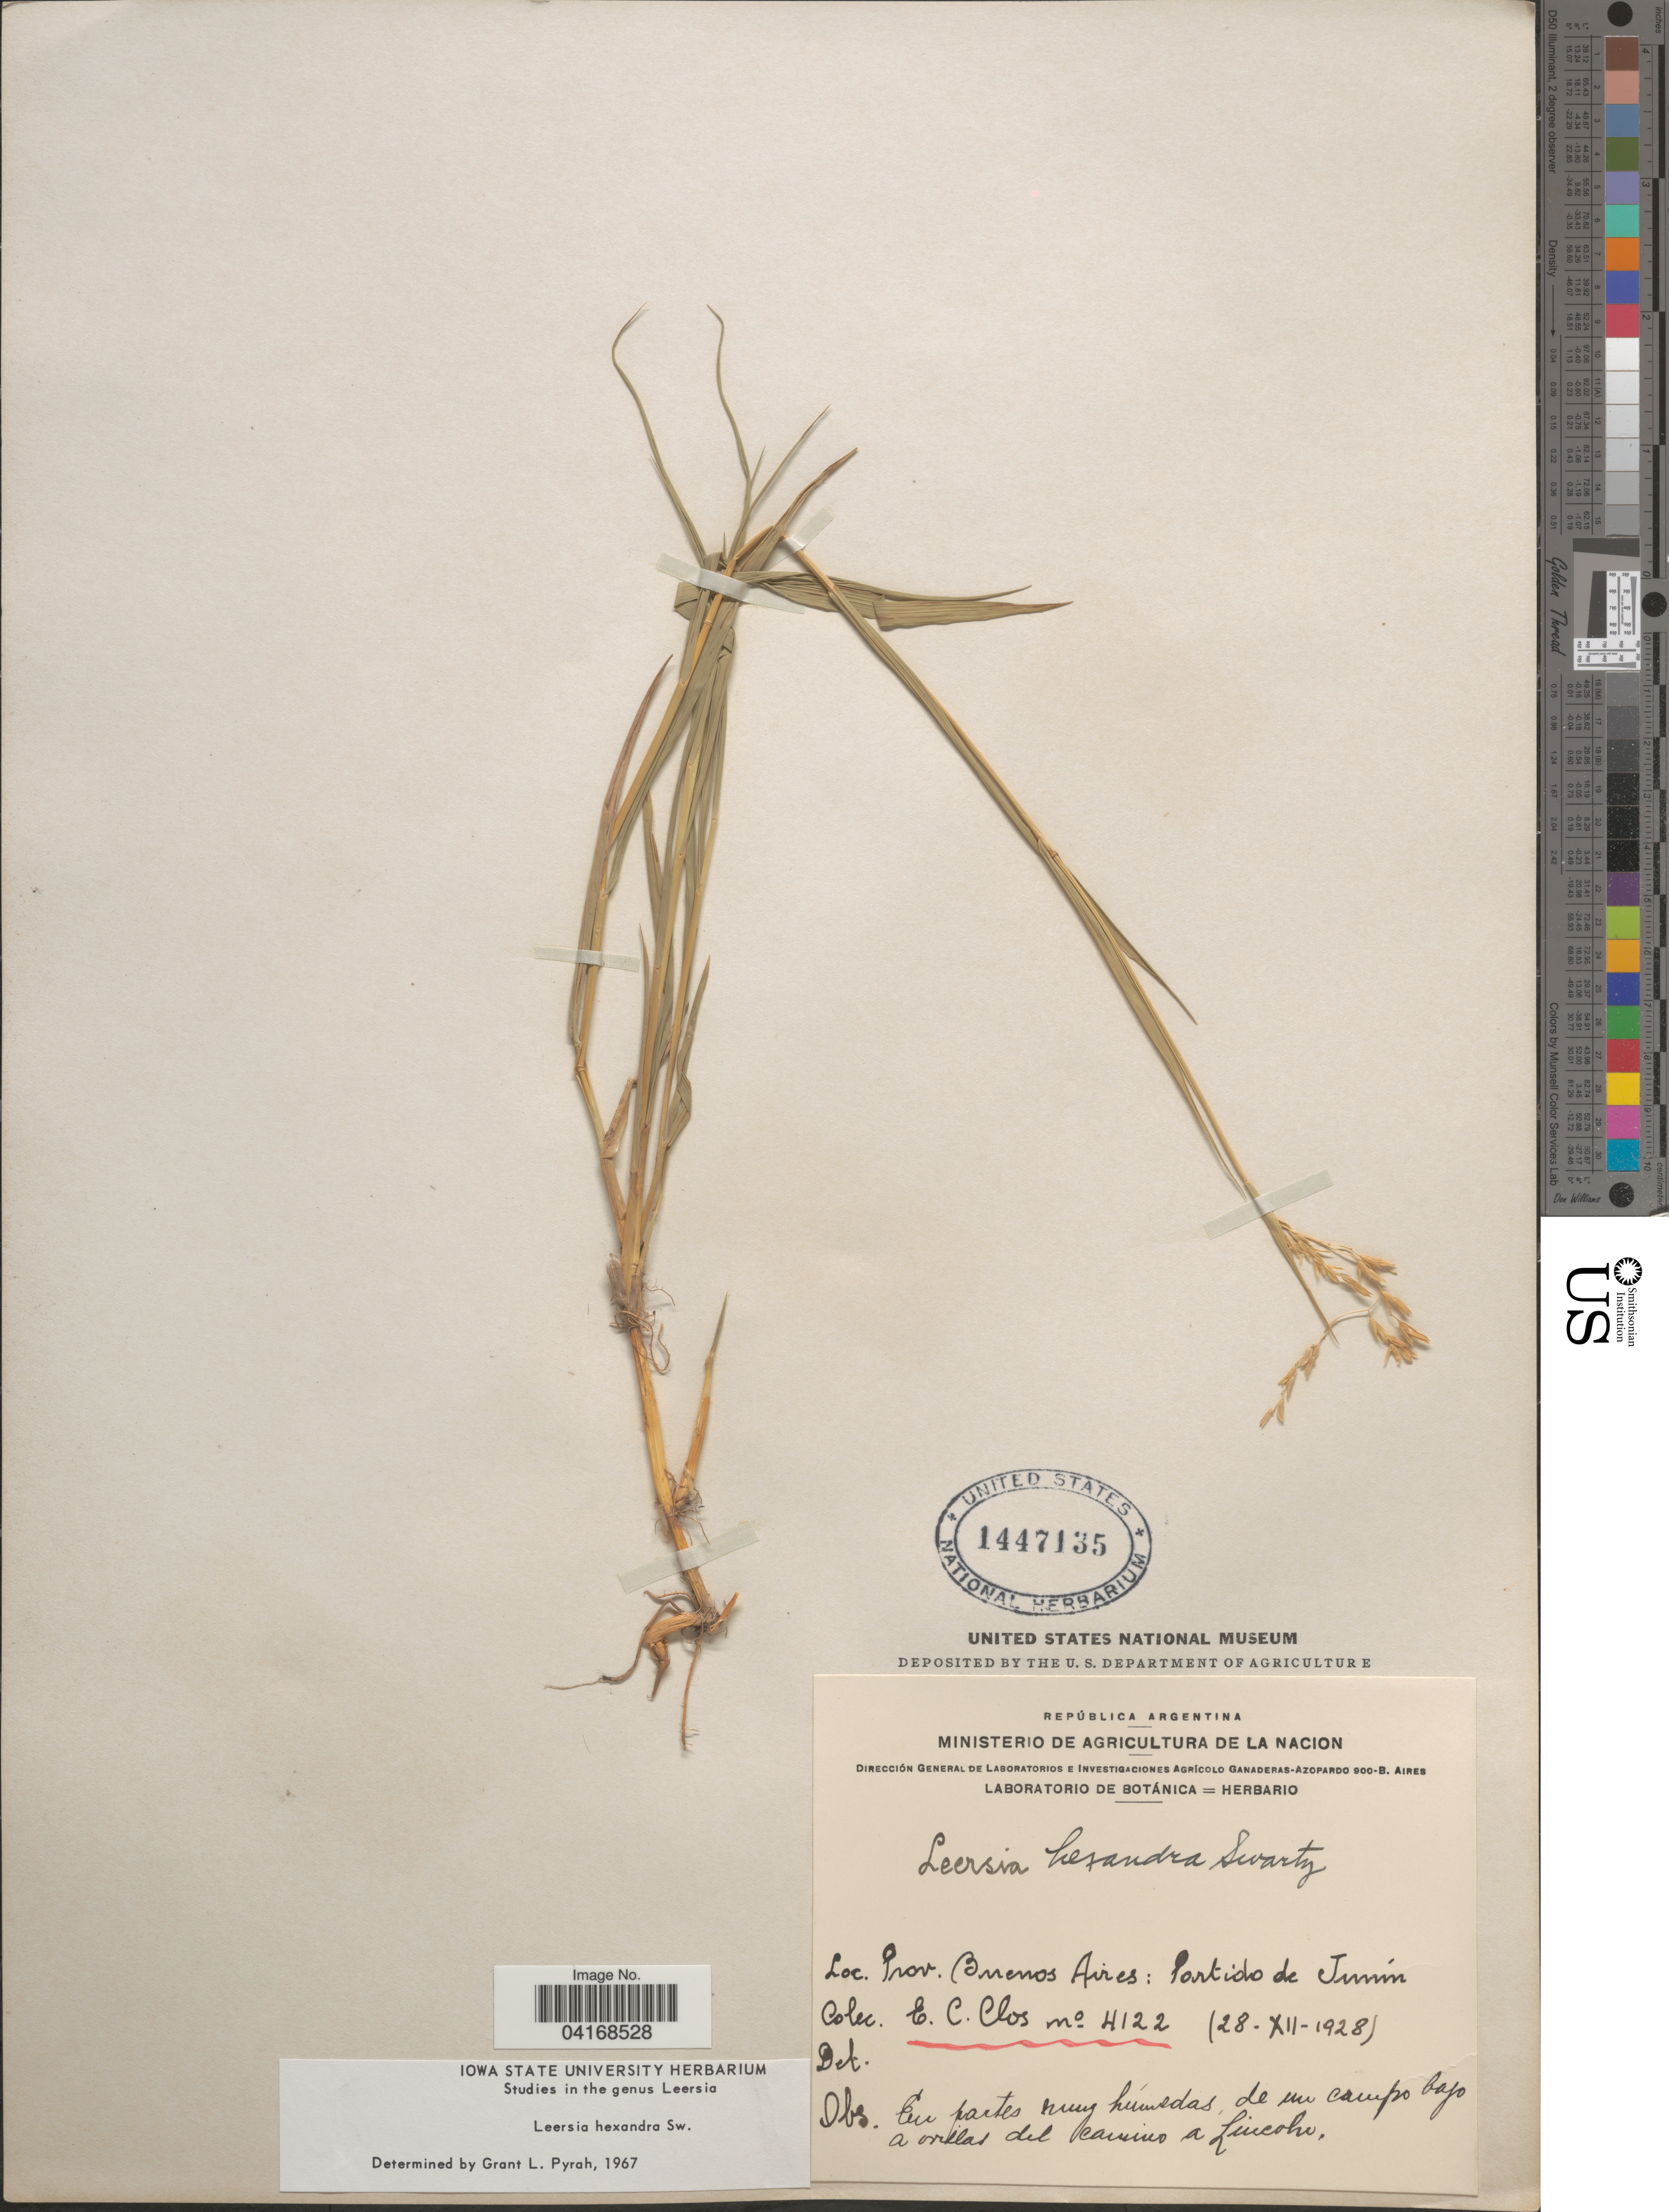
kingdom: Plantae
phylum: Tracheophyta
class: Liliopsida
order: Poales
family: Poaceae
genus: Leersia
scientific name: Leersia hexandra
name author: Sw.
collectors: E. Clos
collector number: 4122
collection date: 1928-12-28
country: Argentina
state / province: Buenos Aires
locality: Portido de Junín. En partes muy húmedos, de un campo bajo a orillas del camino a Lincoln.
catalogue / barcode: US 1447135